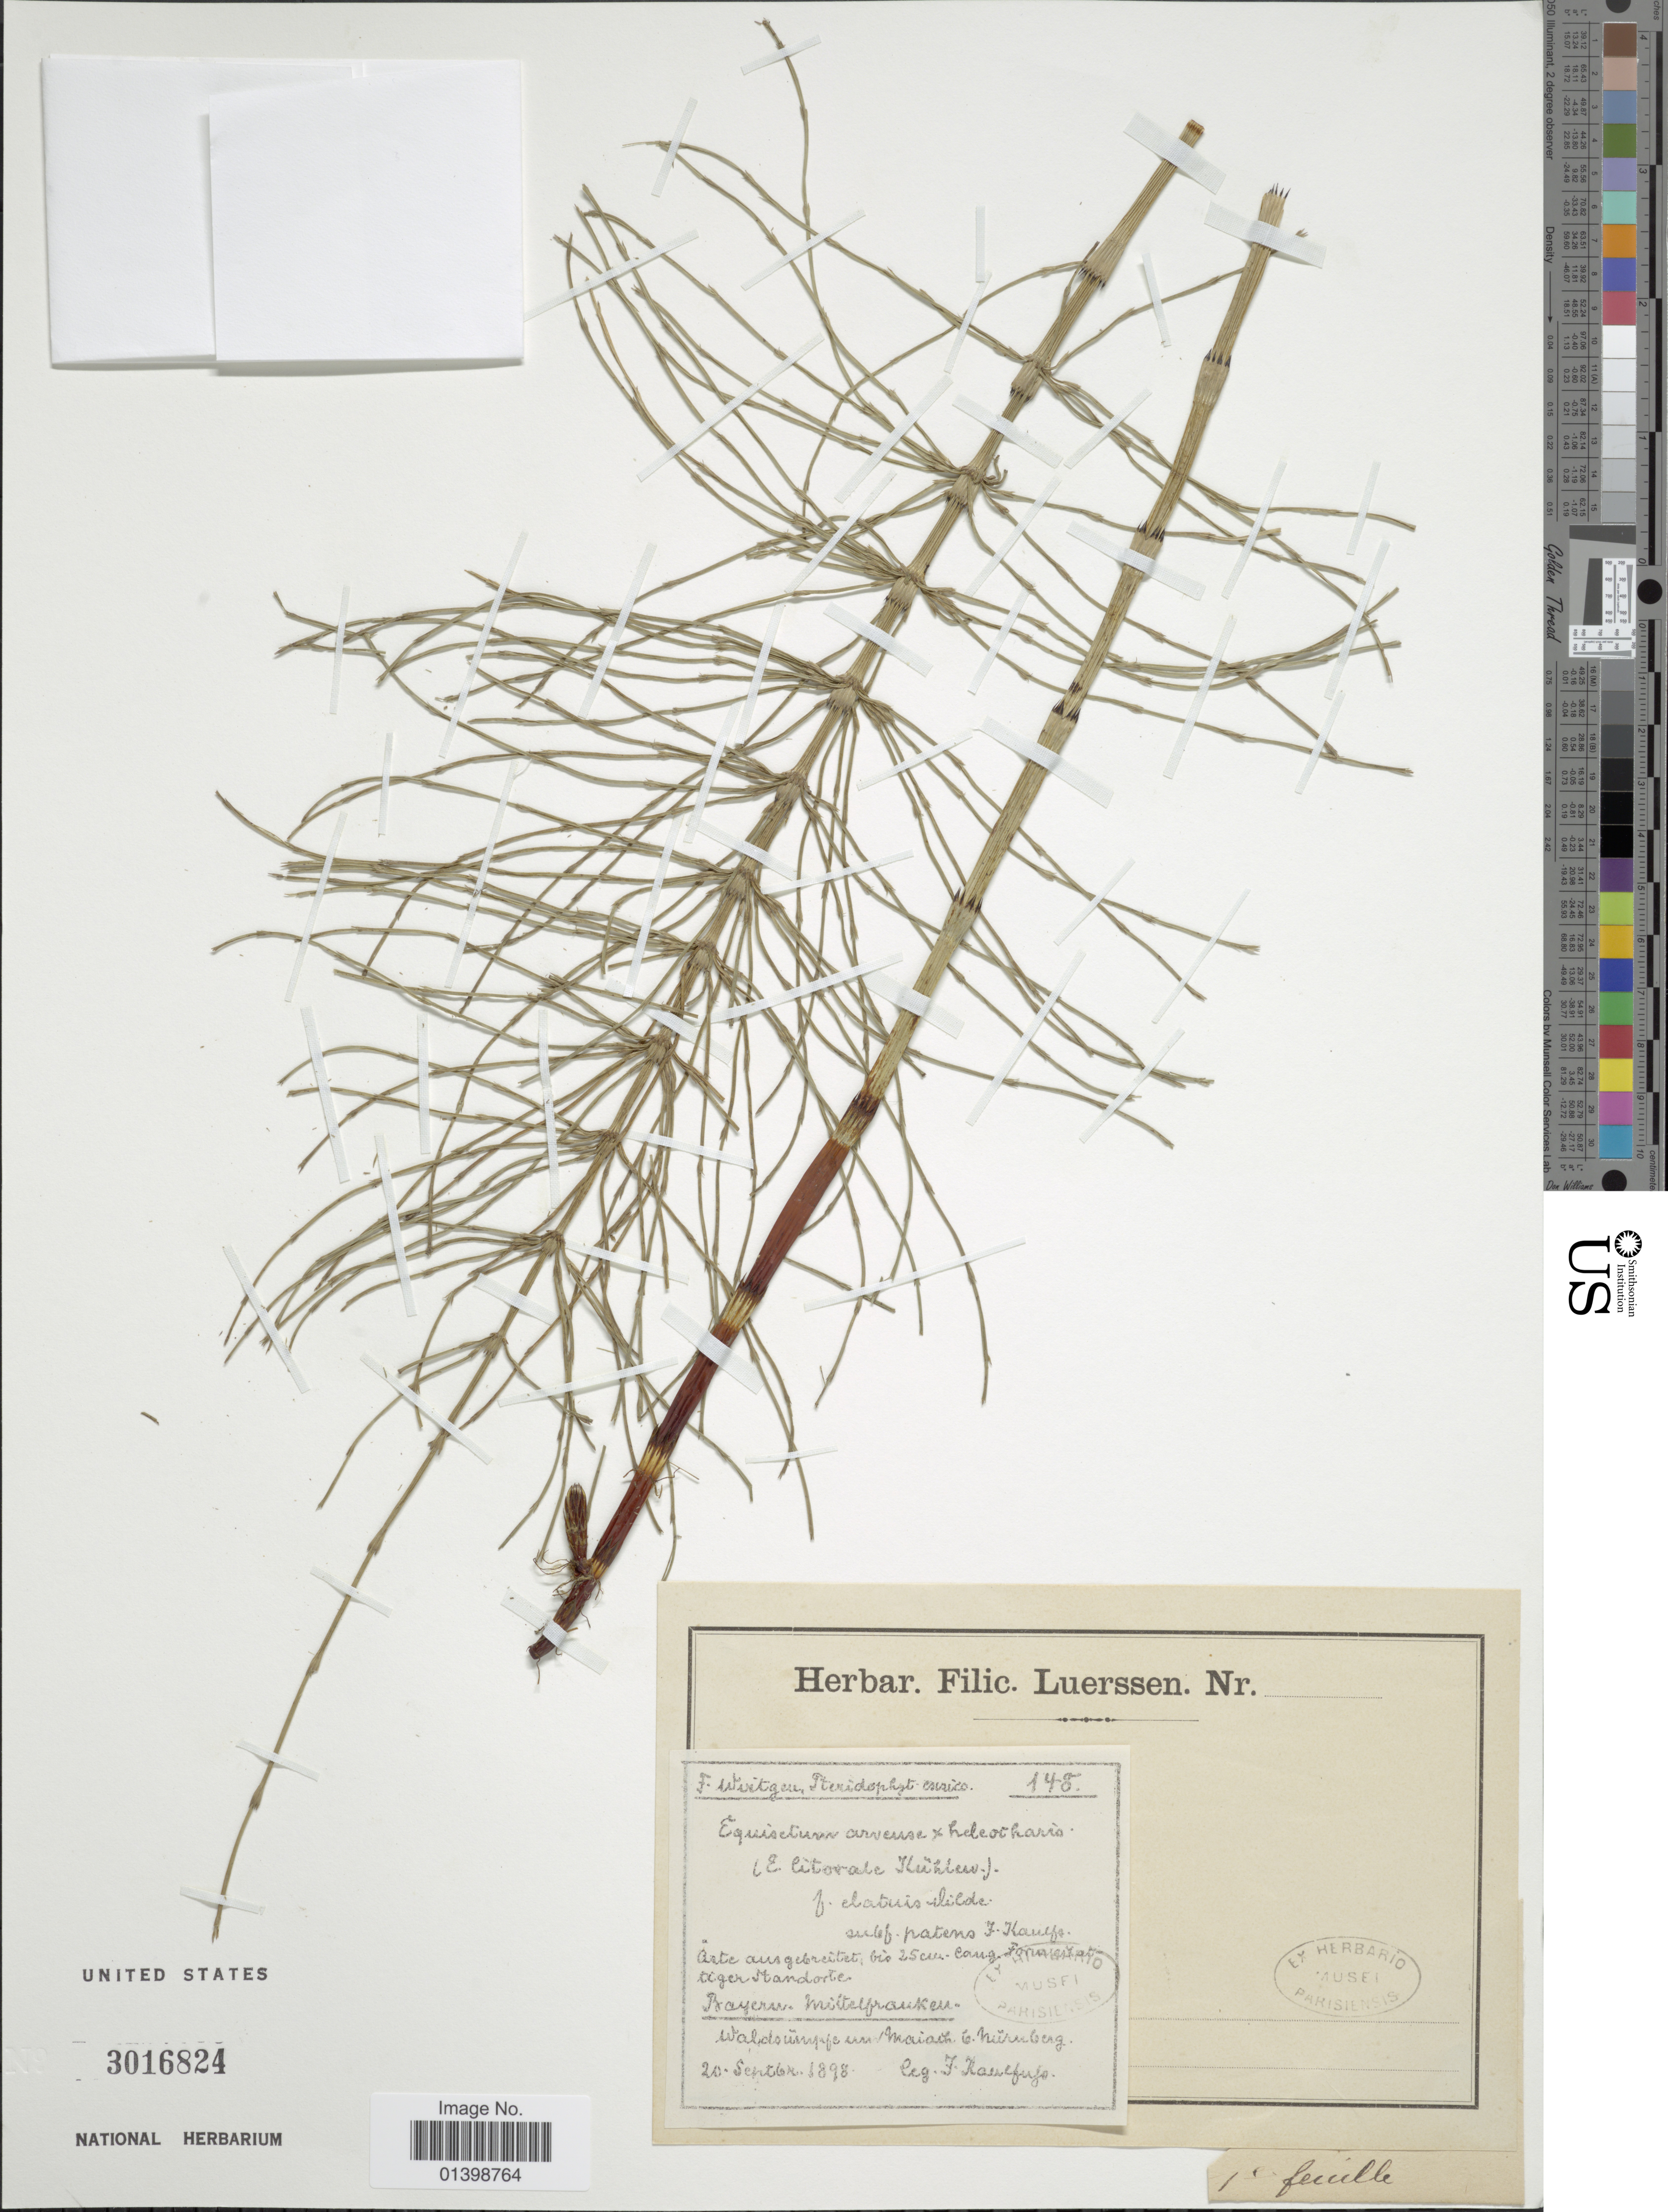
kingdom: Plantae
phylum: Tracheophyta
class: Polypodiopsida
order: Equisetales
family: Equisetaceae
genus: Equisetum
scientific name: Equisetum x litorale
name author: Kuhlw.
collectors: J. S. Kaulfuss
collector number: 148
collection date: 1898-09-20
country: Germany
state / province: Bayern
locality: Mittelfranken - Wald [illegible text] un Maiach b Murnberg [interpreted]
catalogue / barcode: US 3016824